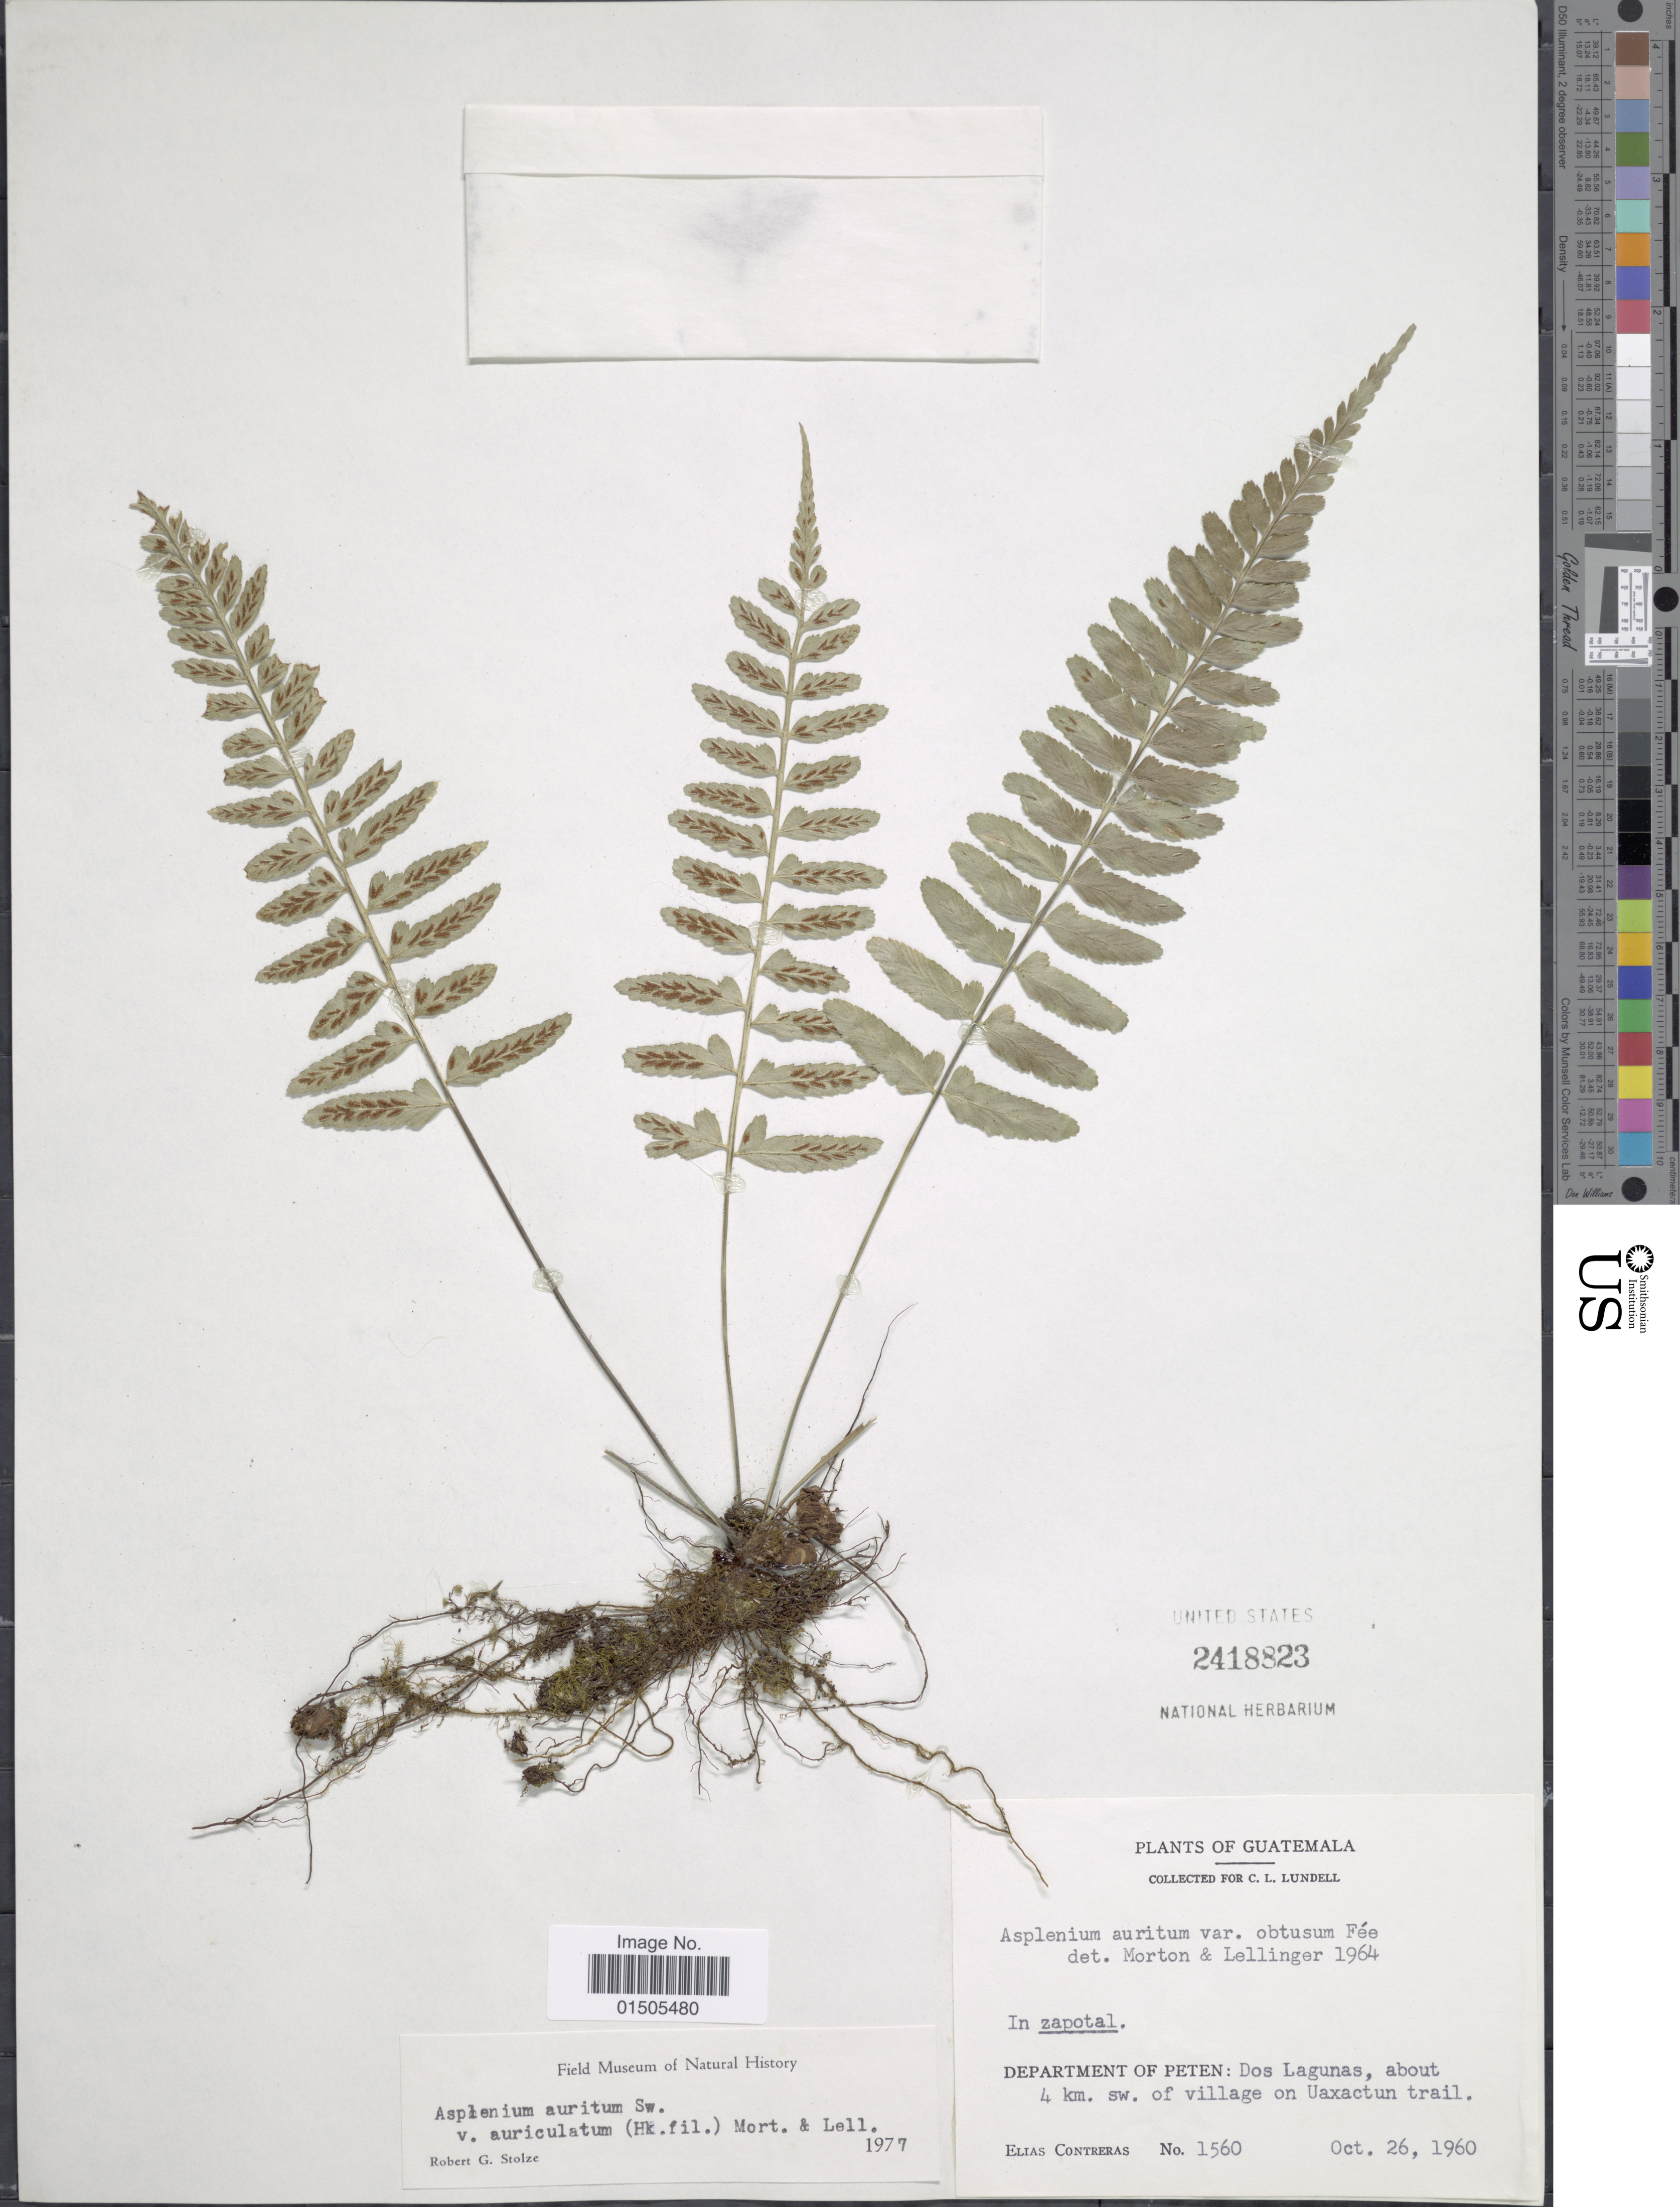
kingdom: Plantae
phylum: Tracheophyta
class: Polypodiopsida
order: Polypodiales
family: Aspleniaceae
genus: Asplenium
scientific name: Asplenium auritum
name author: Sw.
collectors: E. Contreras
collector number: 1560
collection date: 1960-10-26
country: Guatemala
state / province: El Petén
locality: In zapotal, Department of Peten: Dos Lagunas, bout 4 km. sw. of village on Uaxactun trail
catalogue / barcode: US 2418823